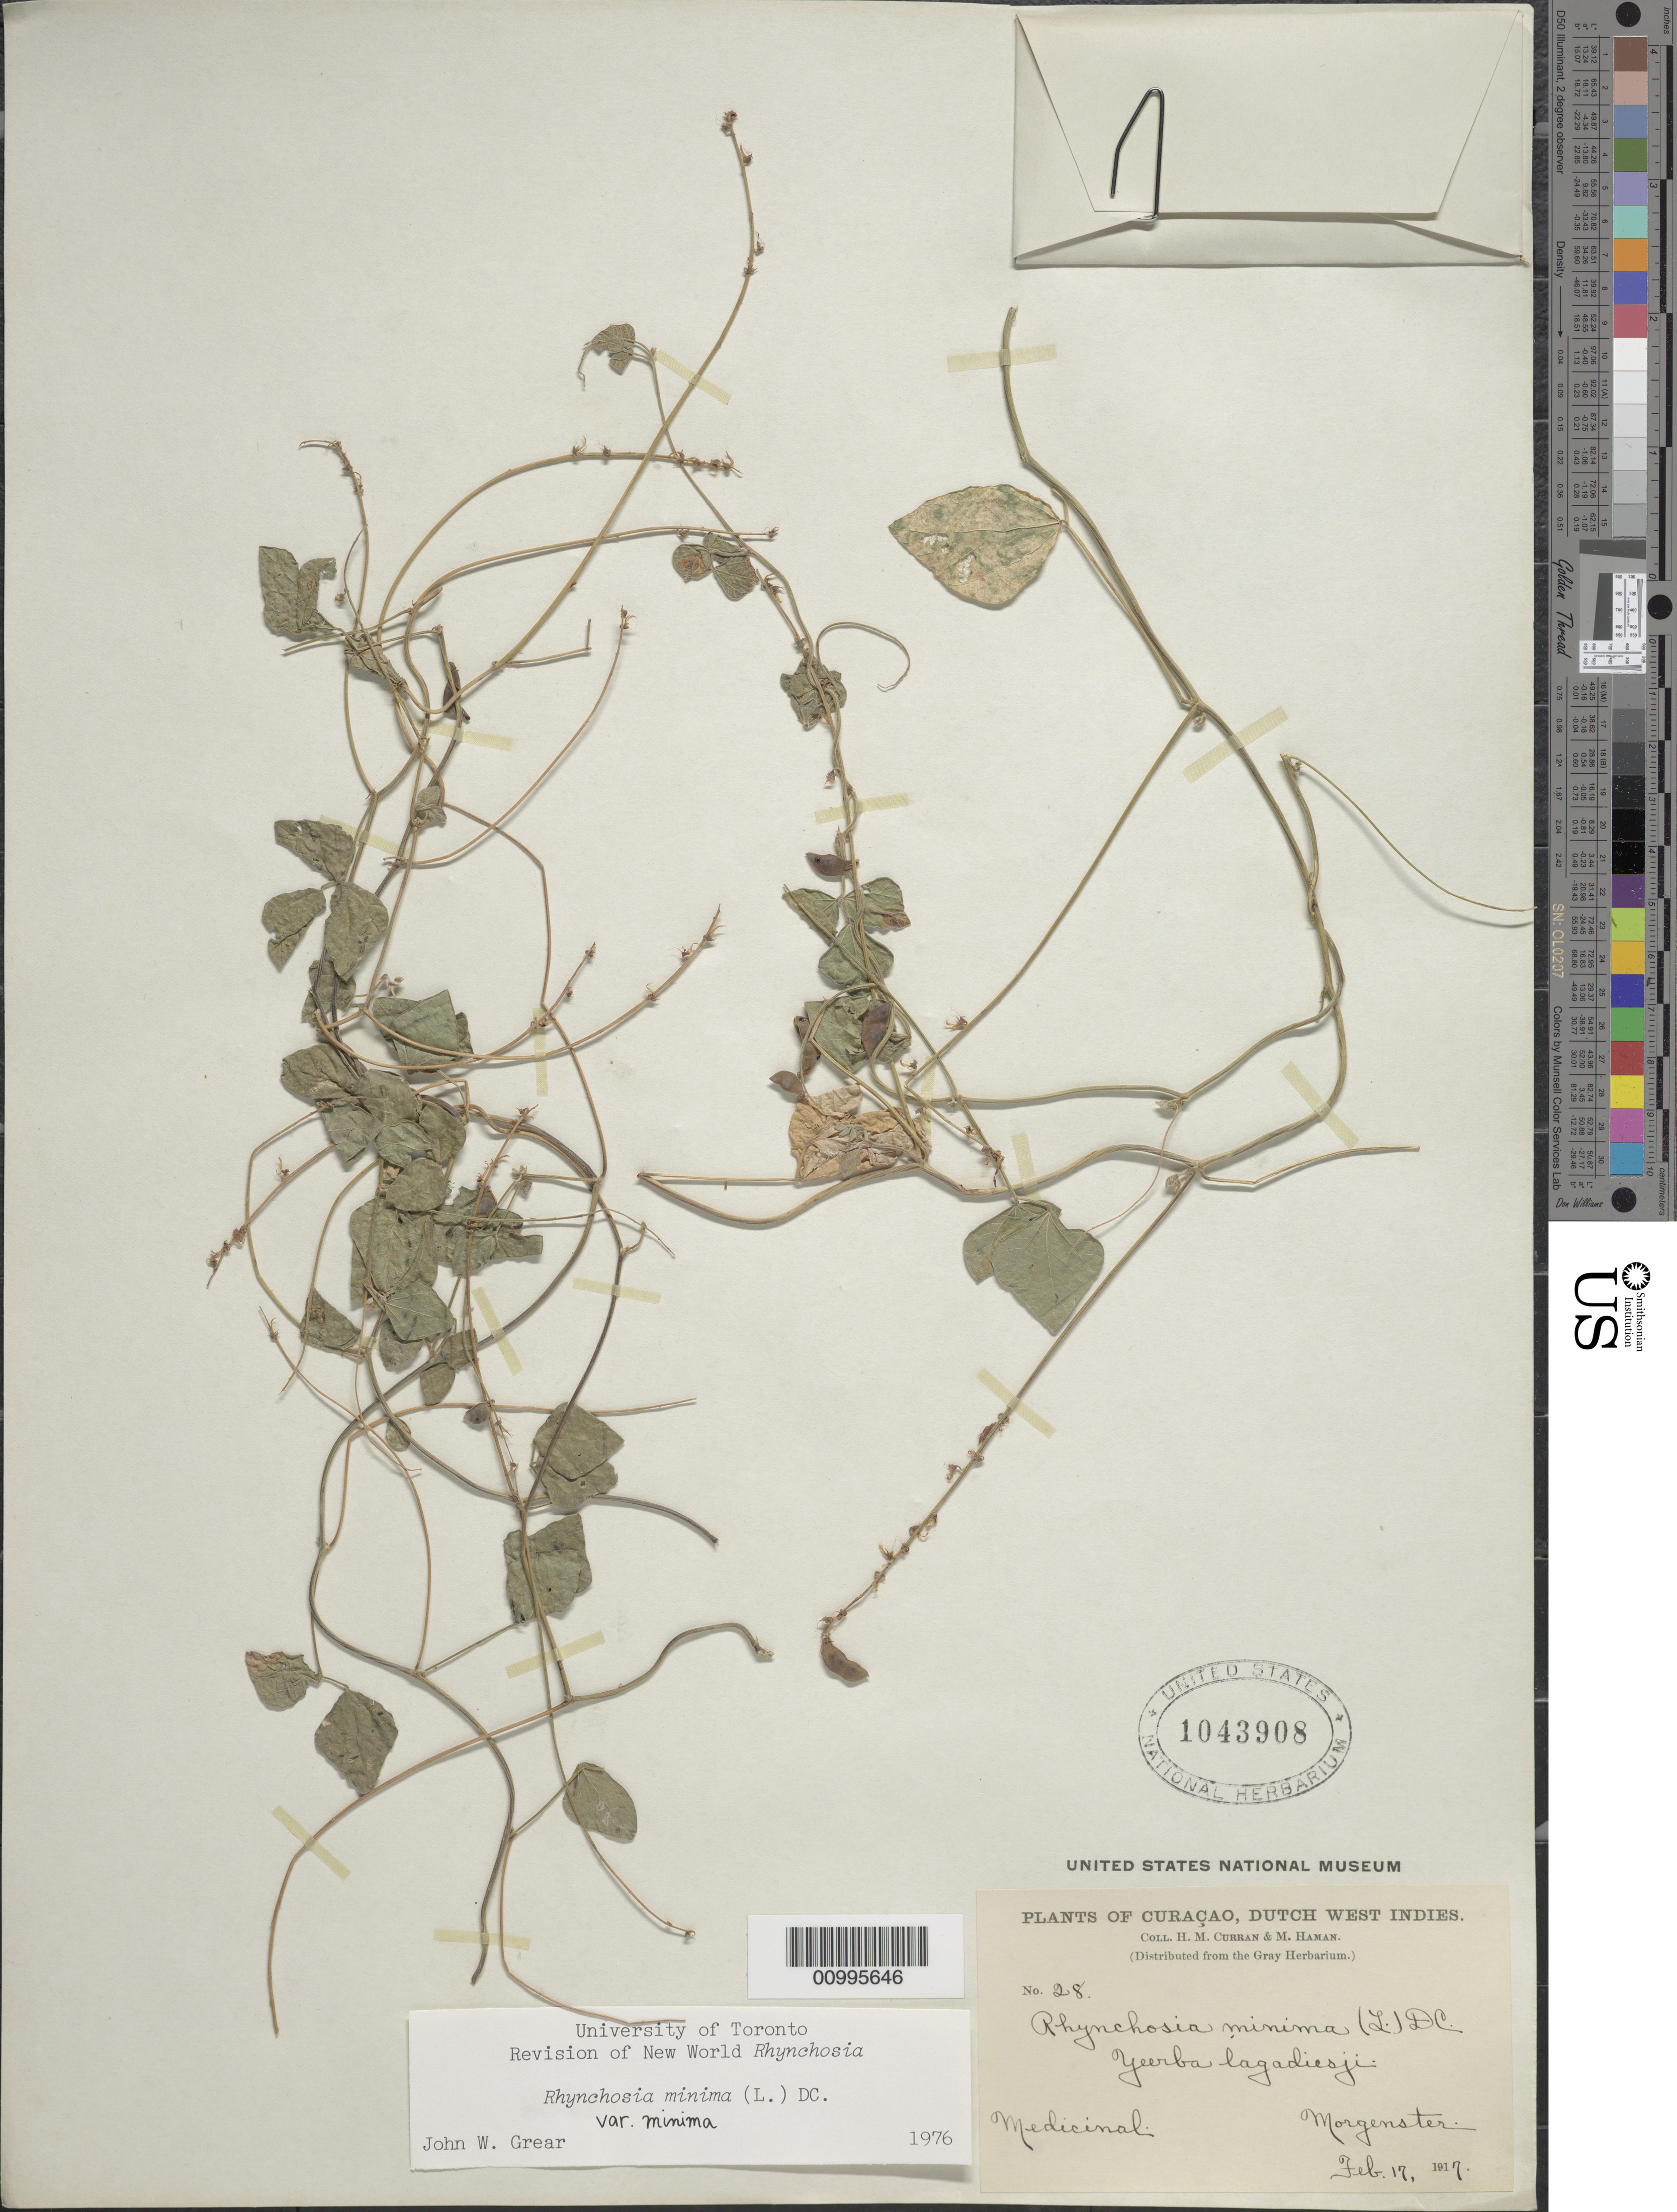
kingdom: Plantae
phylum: Tracheophyta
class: Magnoliopsida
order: Fabales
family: Fabaceae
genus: Rhynchosia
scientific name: Rhynchosia minima var. minima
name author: (L.) DC.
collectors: H. M. Curran & M. Haman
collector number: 28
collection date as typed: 17 Feb 1917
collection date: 1917-02-17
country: Curaçao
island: Curaçao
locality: Morgenster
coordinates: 0 N, 0 E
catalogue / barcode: US 1043908